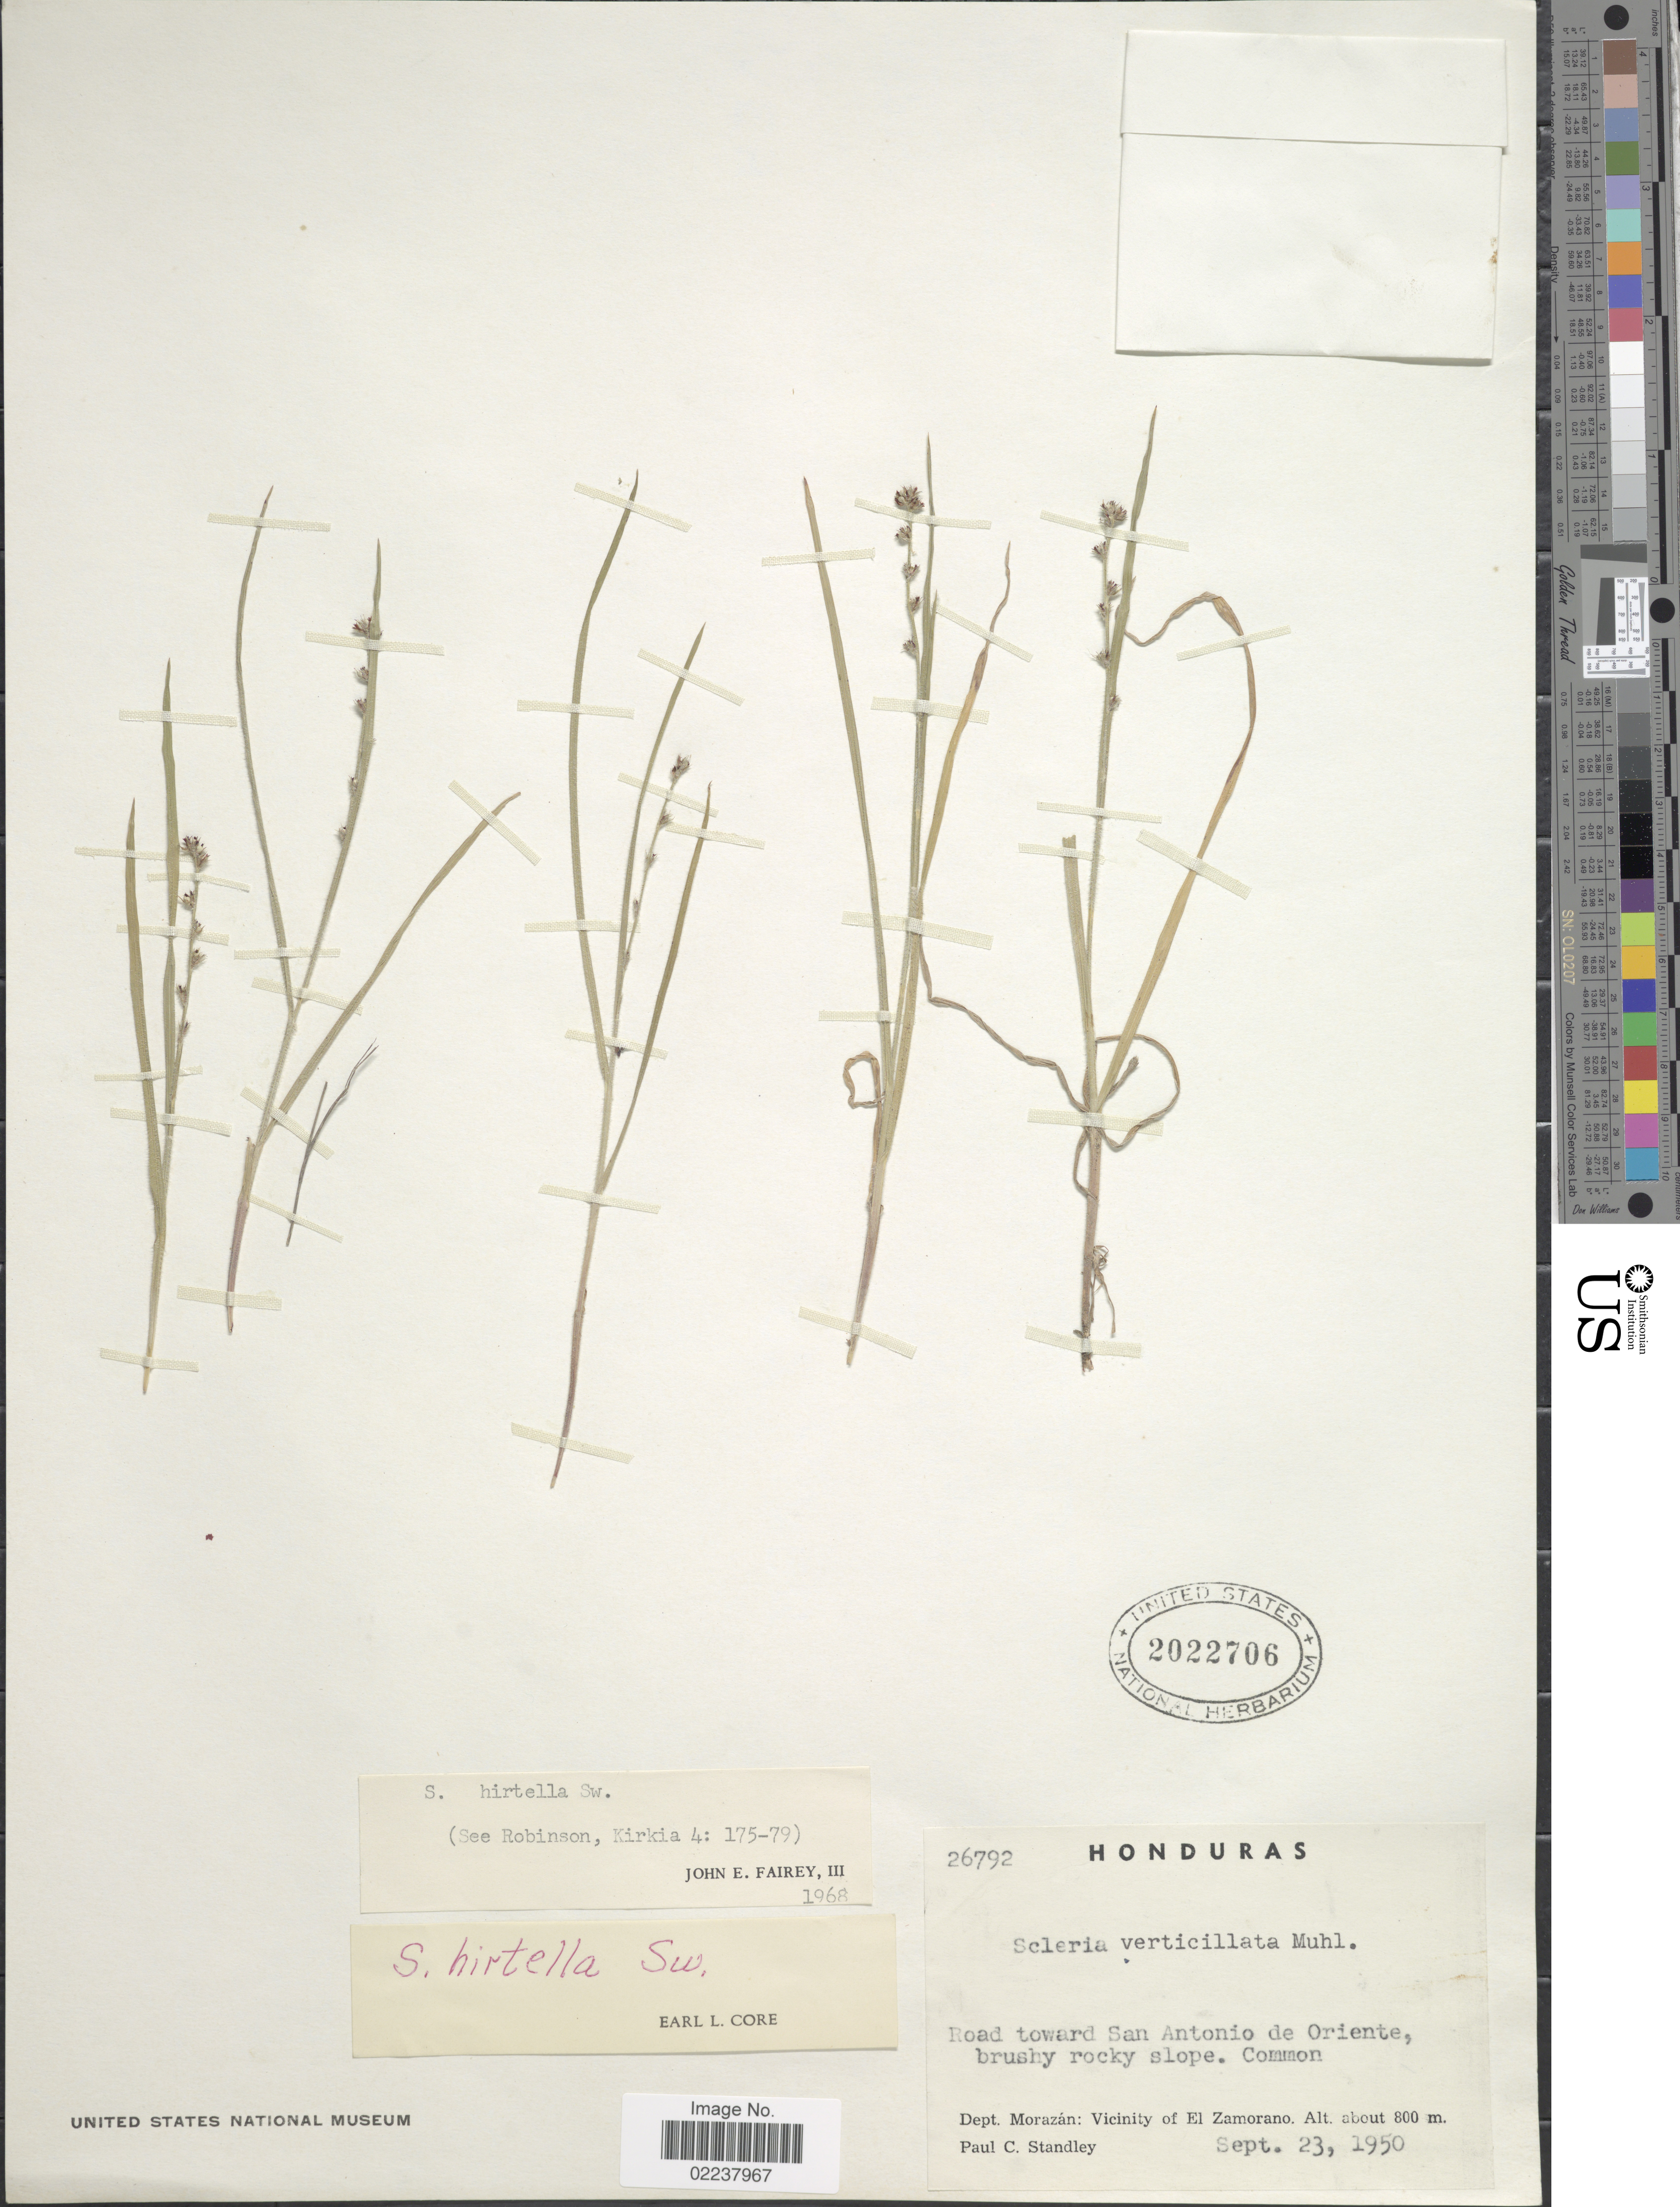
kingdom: Plantae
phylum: Tracheophyta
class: Liliopsida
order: Poales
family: Cyperaceae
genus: Scleria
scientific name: Scleria hirtella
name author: Sw.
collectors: P. C. Standley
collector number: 26792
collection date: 1950-09-23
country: Honduras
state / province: Fco. Morazán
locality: Road toward San Antonio de Oriente, Vicinity of El Zamorano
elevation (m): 800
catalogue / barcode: US 2022706